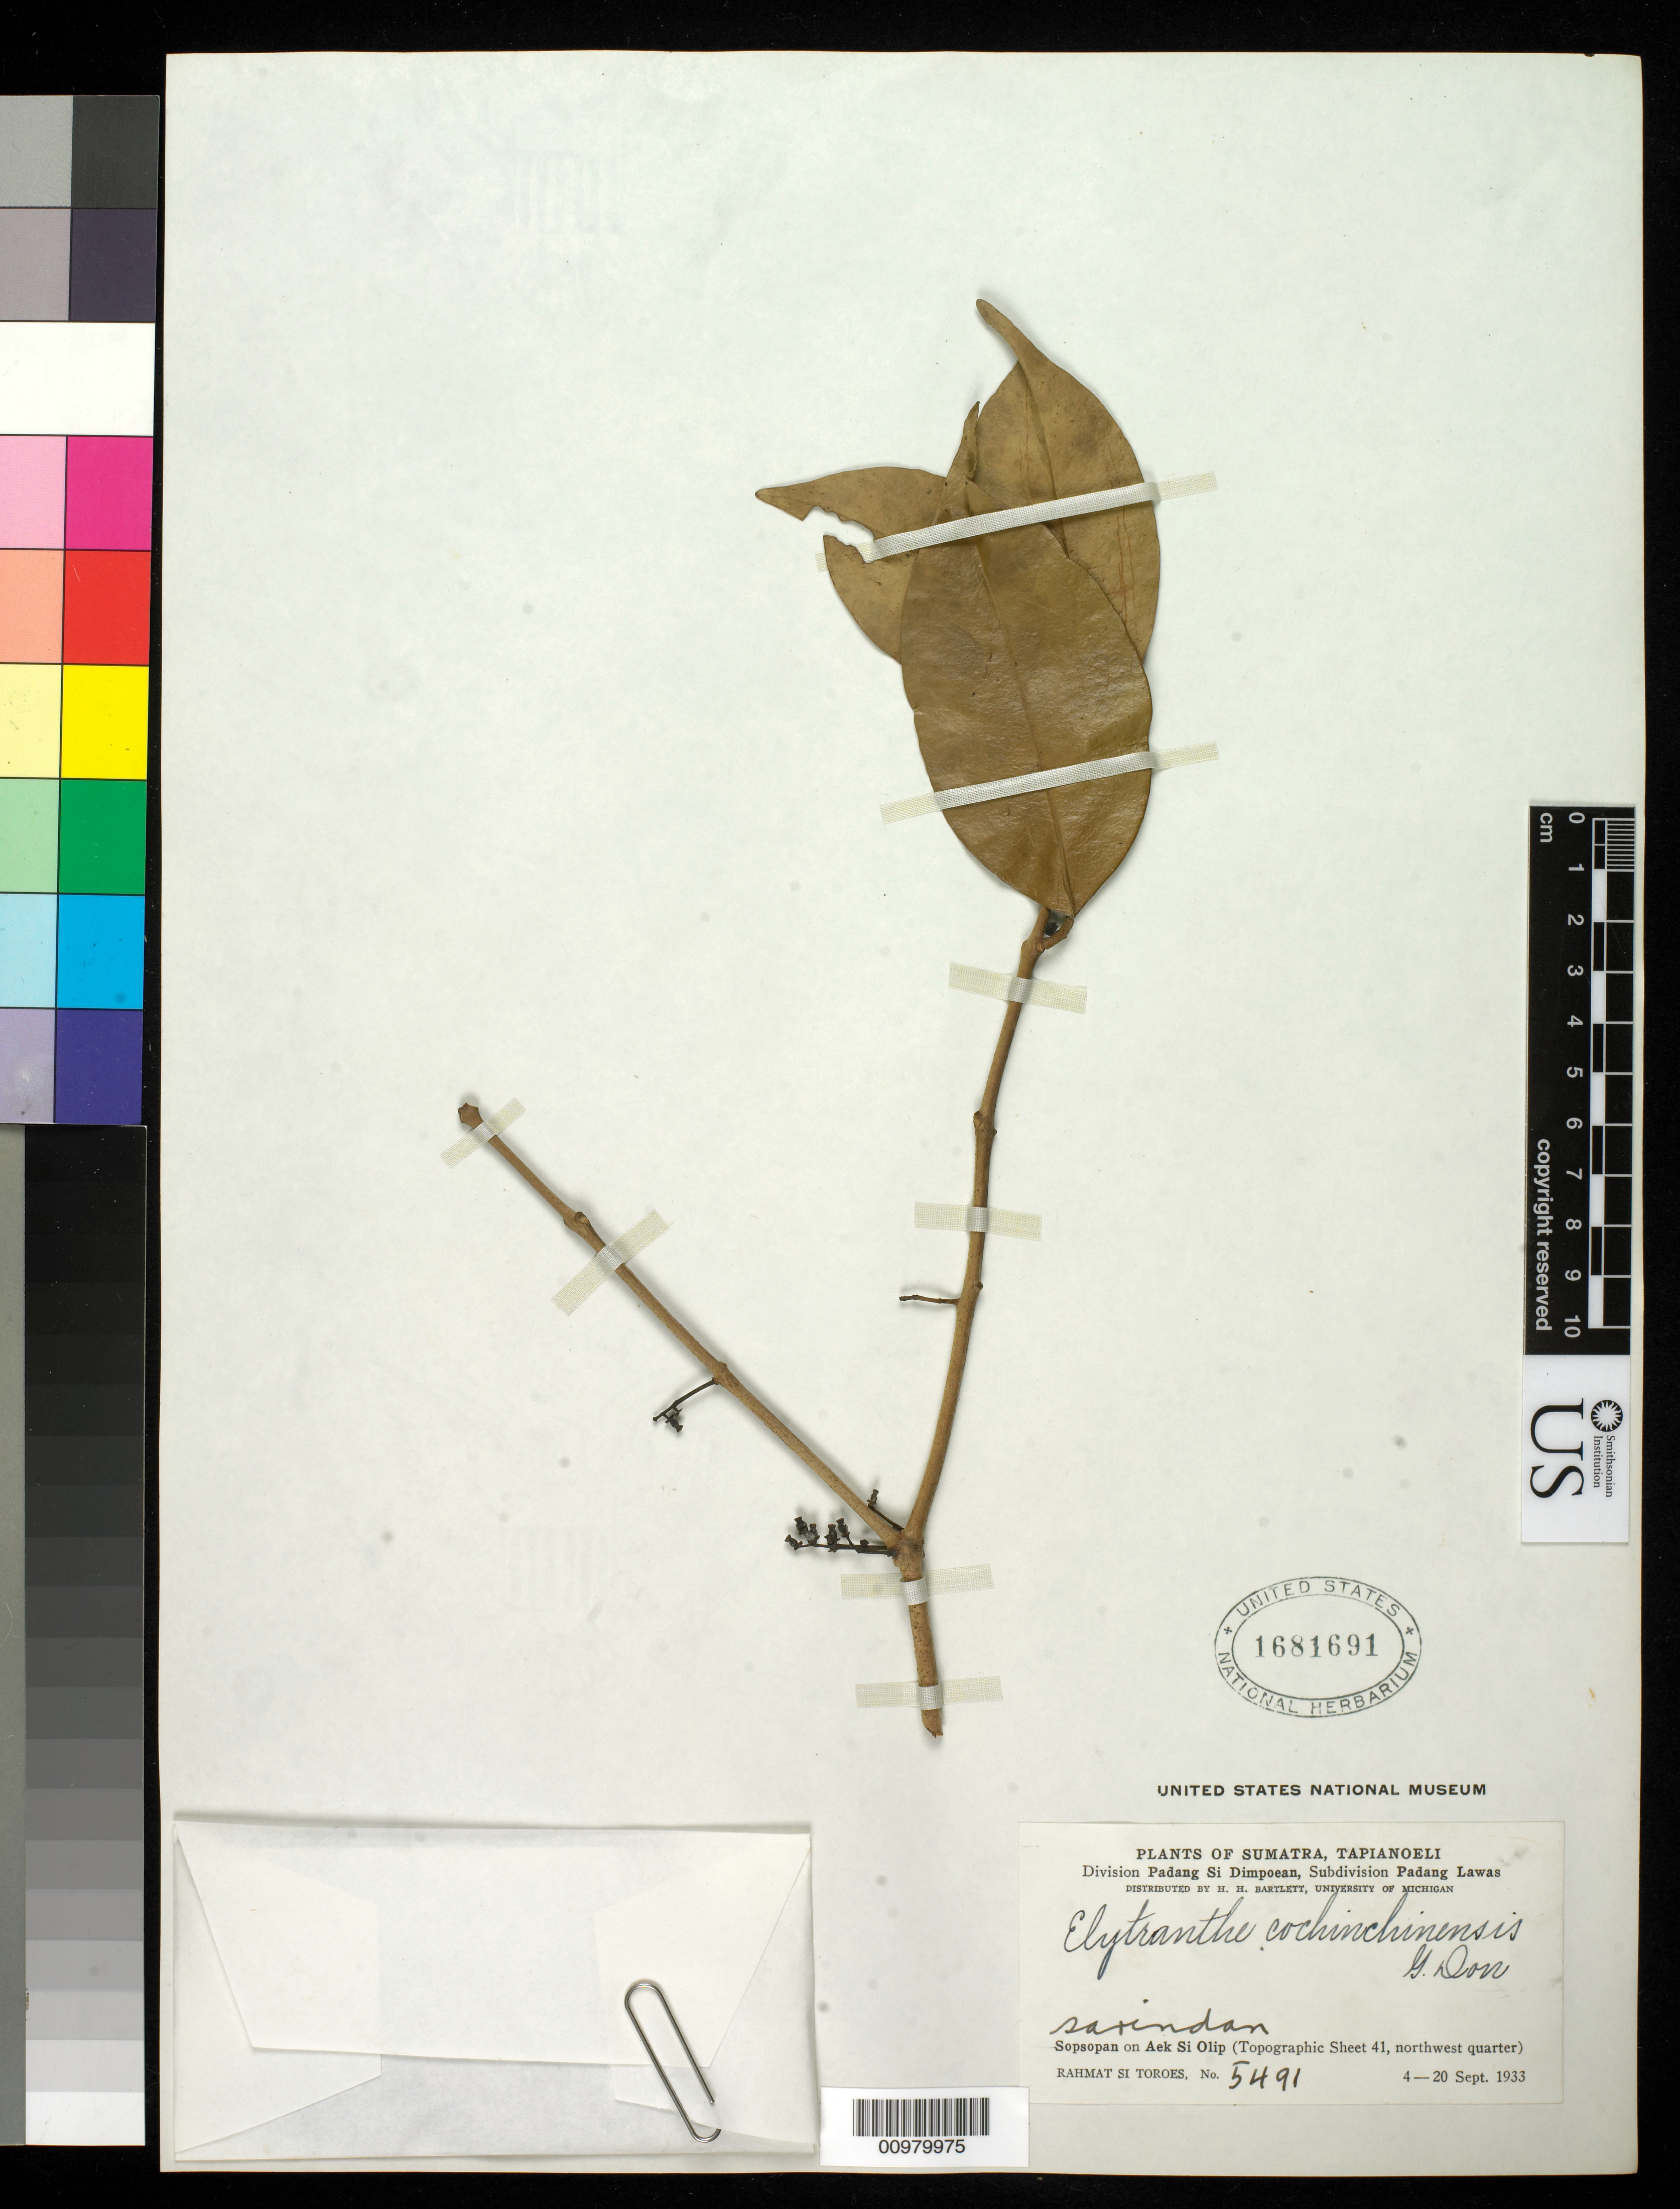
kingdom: Plantae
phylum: Tracheophyta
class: Magnoliopsida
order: Santalales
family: Loranthaceae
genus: Elytranthe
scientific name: Elytranthe cochinchinensis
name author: (Lour.) G. Don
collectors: Rahmat Si Boeea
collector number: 5491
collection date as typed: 04 Sep 1933 to 20 Sep 1933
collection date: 1933-09-04/1933-09-20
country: Indonesia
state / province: Sumatra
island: Sumatra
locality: Sopsopan on Aek Si Olip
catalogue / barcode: US 1681691